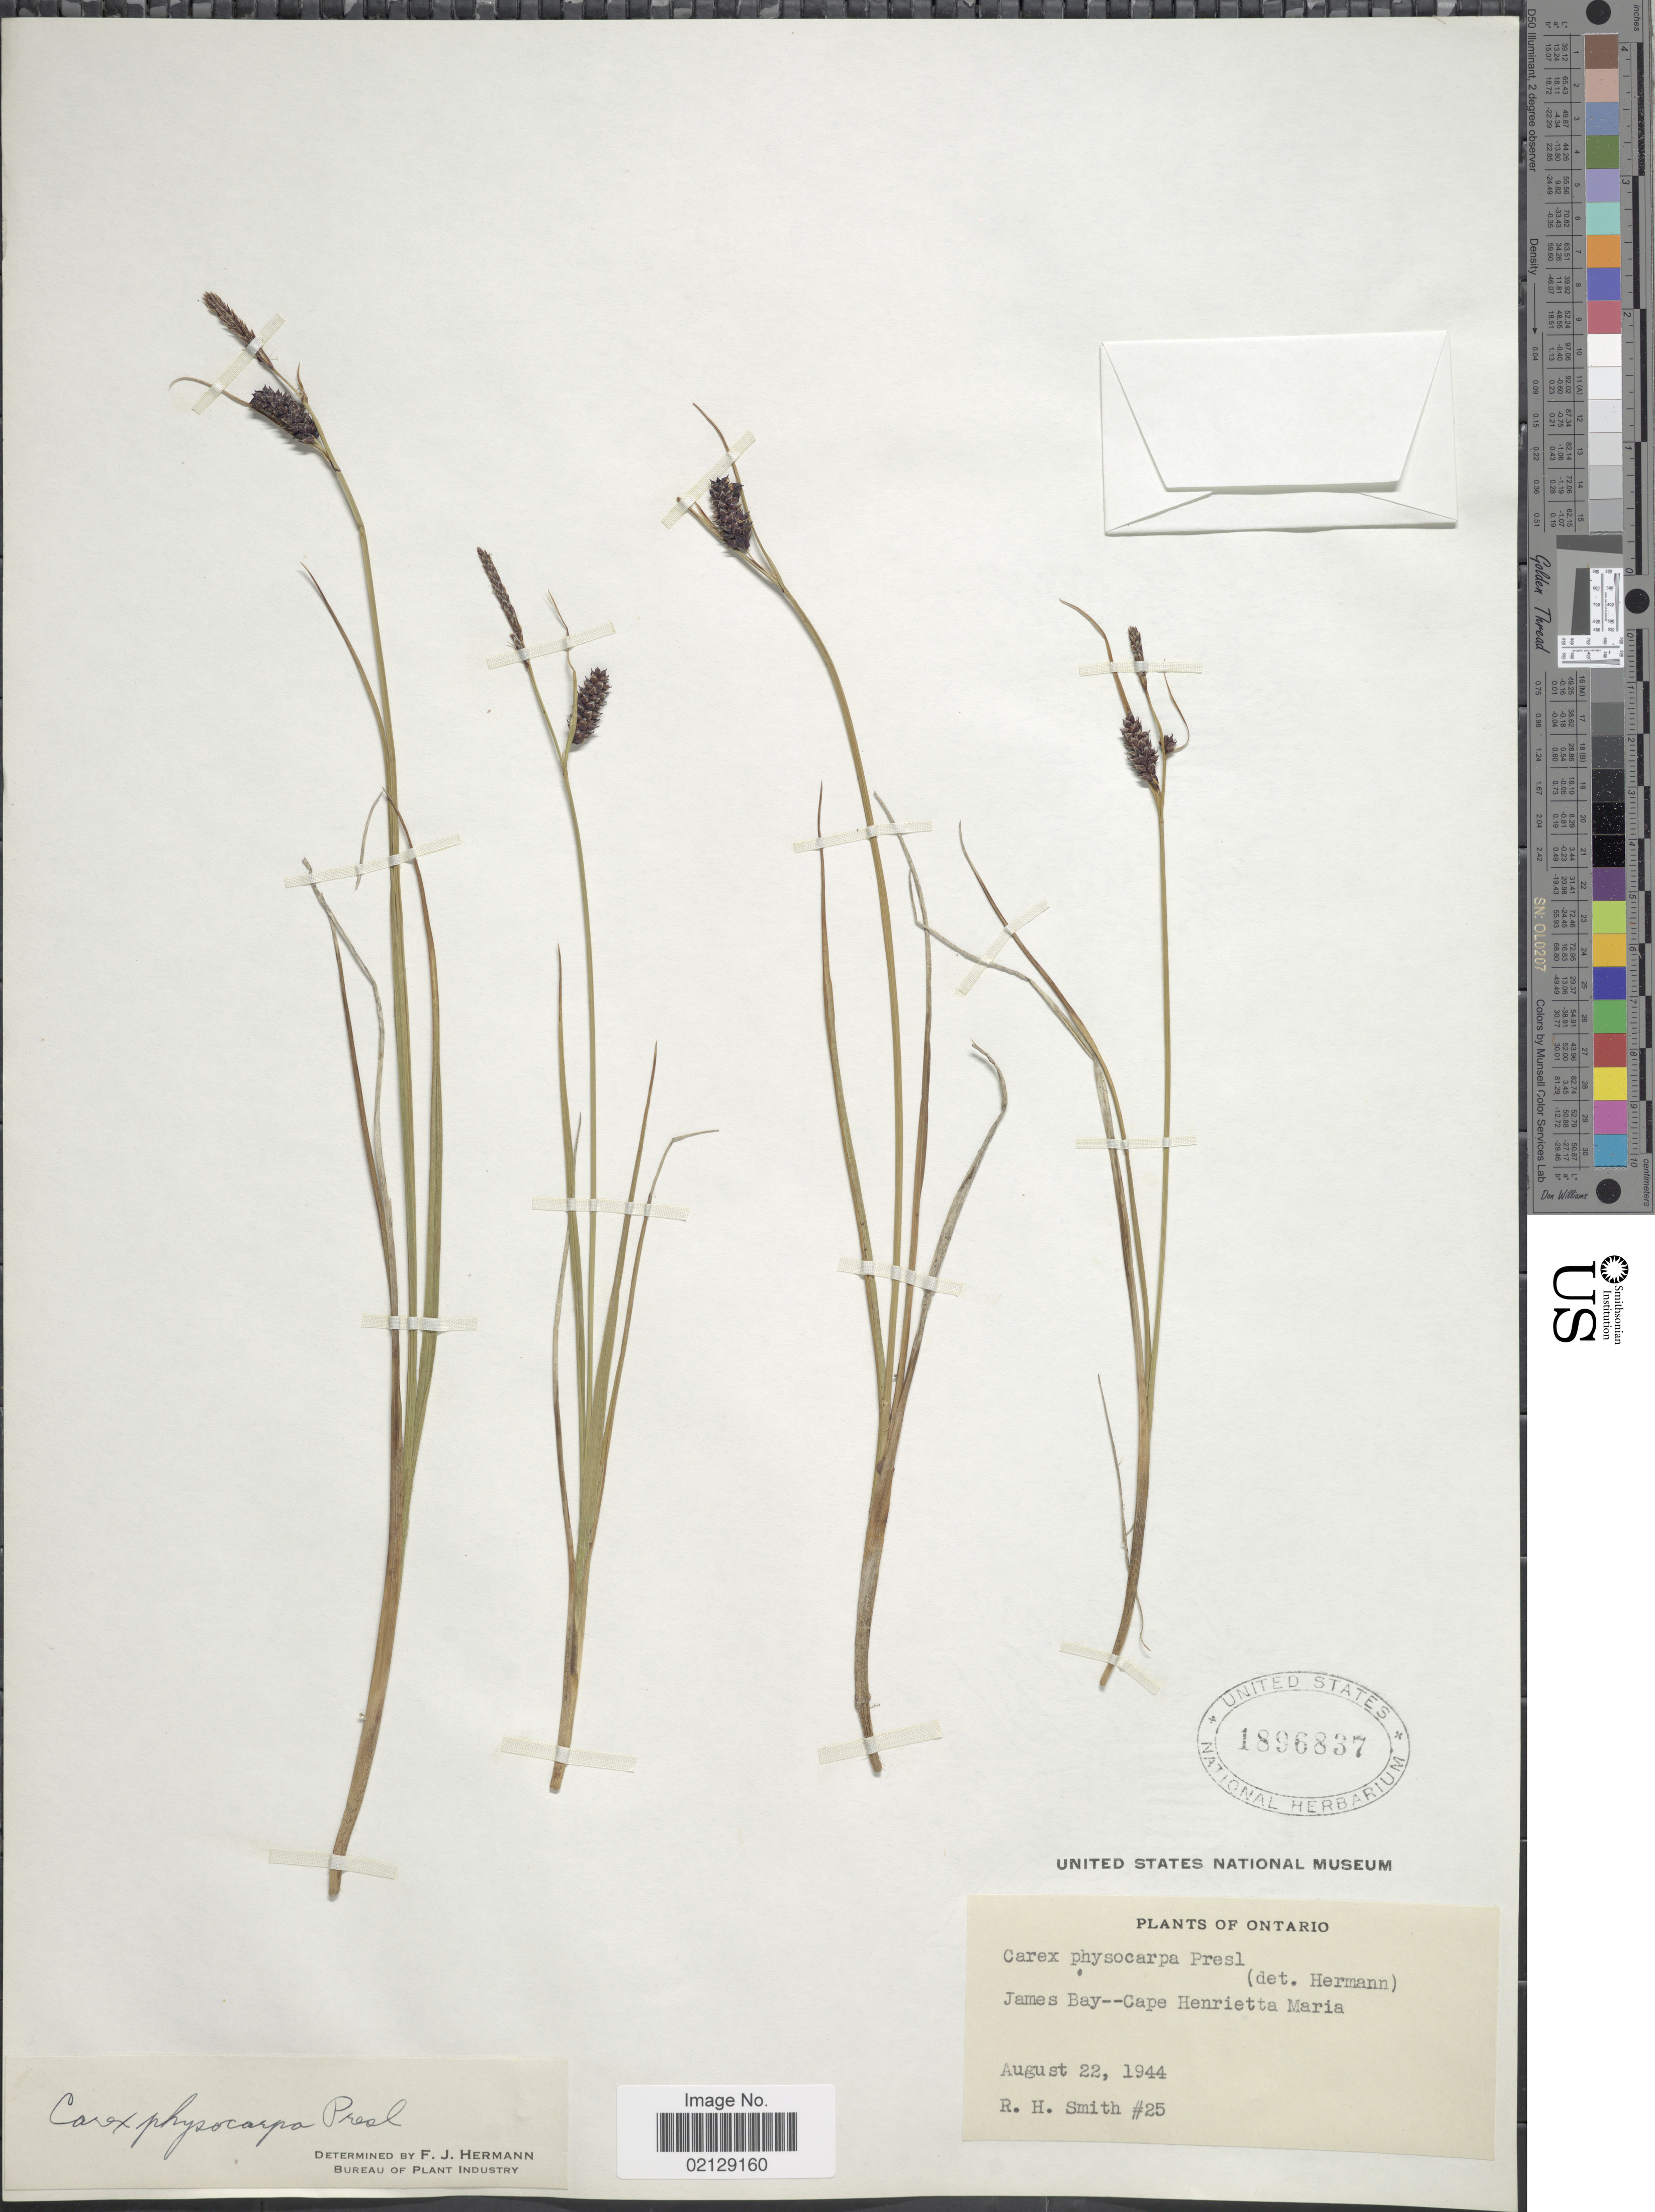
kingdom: Plantae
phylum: Tracheophyta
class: Liliopsida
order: Poales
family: Cyperaceae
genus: Carex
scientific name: Carex saxatilis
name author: L.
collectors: R. H. Smith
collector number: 25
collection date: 1944-08-22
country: Canada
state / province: Ontario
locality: James Bay-Cape Henrietta Maria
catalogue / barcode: US 1896837